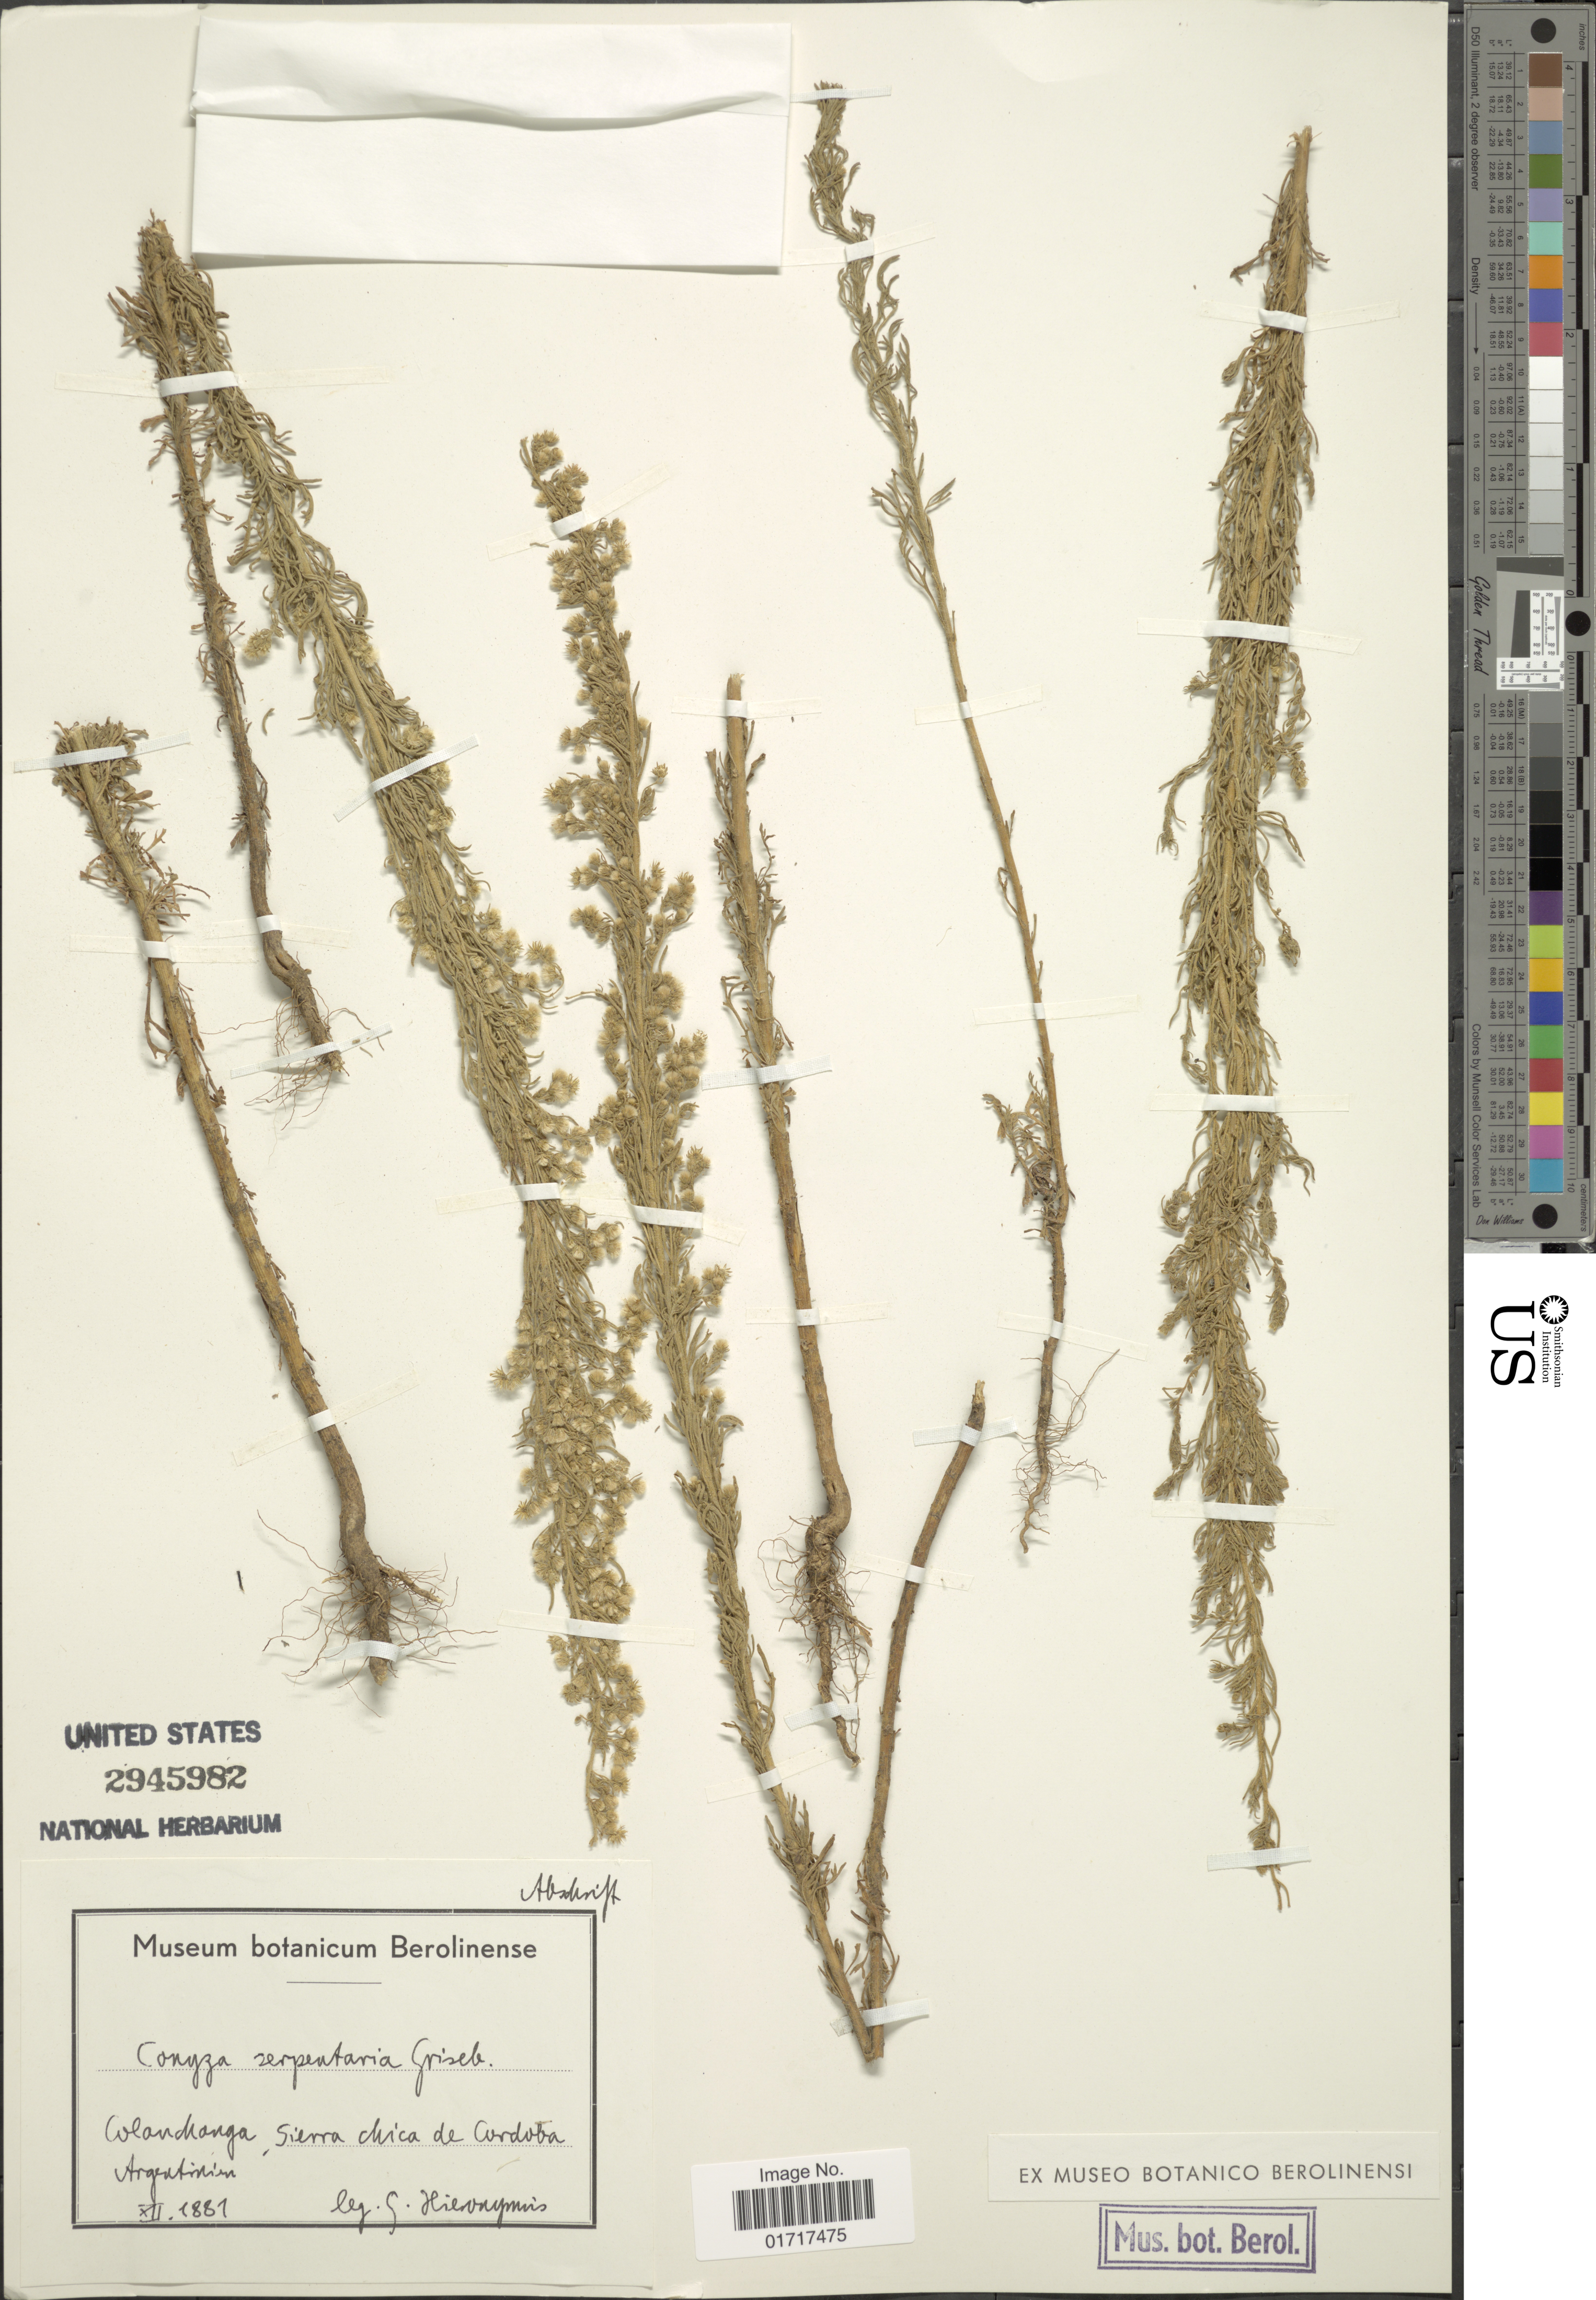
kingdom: Plantae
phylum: Tracheophyta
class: Magnoliopsida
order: Asterales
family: Asteraceae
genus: Conyza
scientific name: Conyza sophiifolia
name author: Kunth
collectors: G. H. Hieronymus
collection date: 1881-12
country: Argentina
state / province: Cordoba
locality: Colanmanga, Sierra chica de Cordoba Argentina.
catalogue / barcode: US 2945982